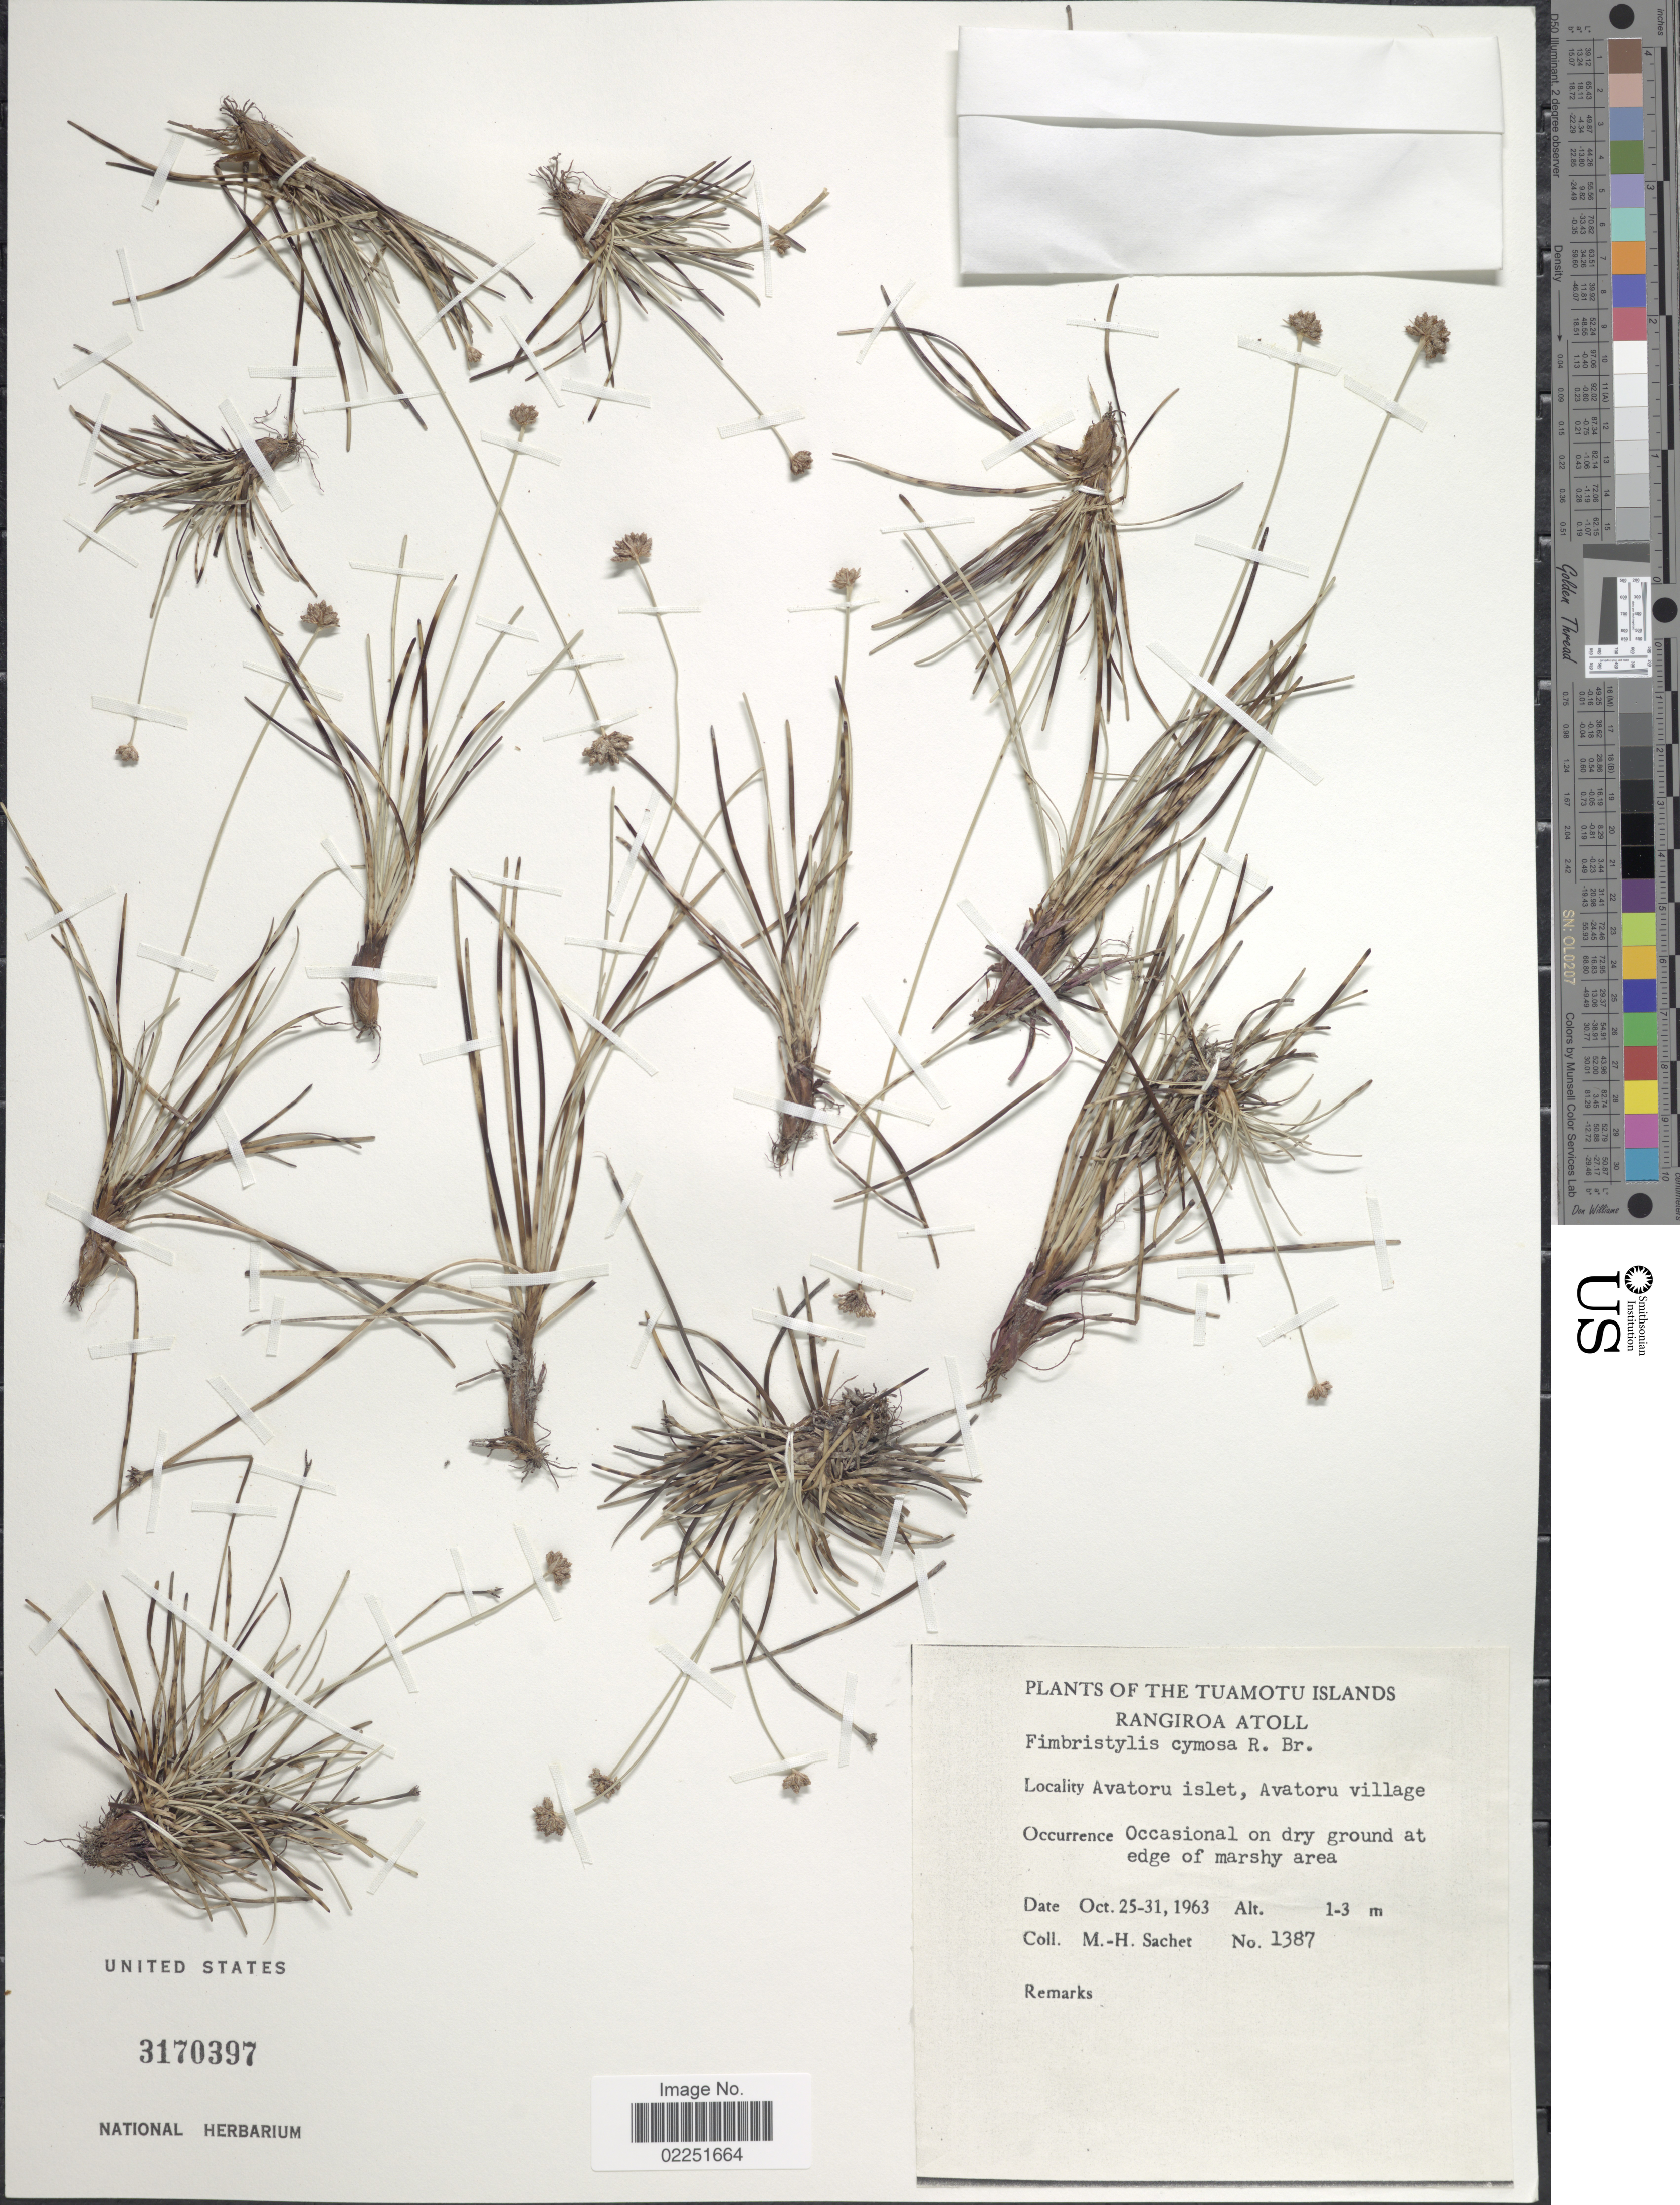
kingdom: Plantae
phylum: Tracheophyta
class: Liliopsida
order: Poales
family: Cyperaceae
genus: Fimbristylis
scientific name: Fimbristylis cymosa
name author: R. Br.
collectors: M.-H. Sachet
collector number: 1387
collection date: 1963-10-25/1963-10-31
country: French Polynesia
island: Rangiroa [Deans] Atoll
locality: Tuamotu Islands, Rangiroa Atoll. Avatoru islet, Avatoru village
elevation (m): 1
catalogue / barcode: US 3170397